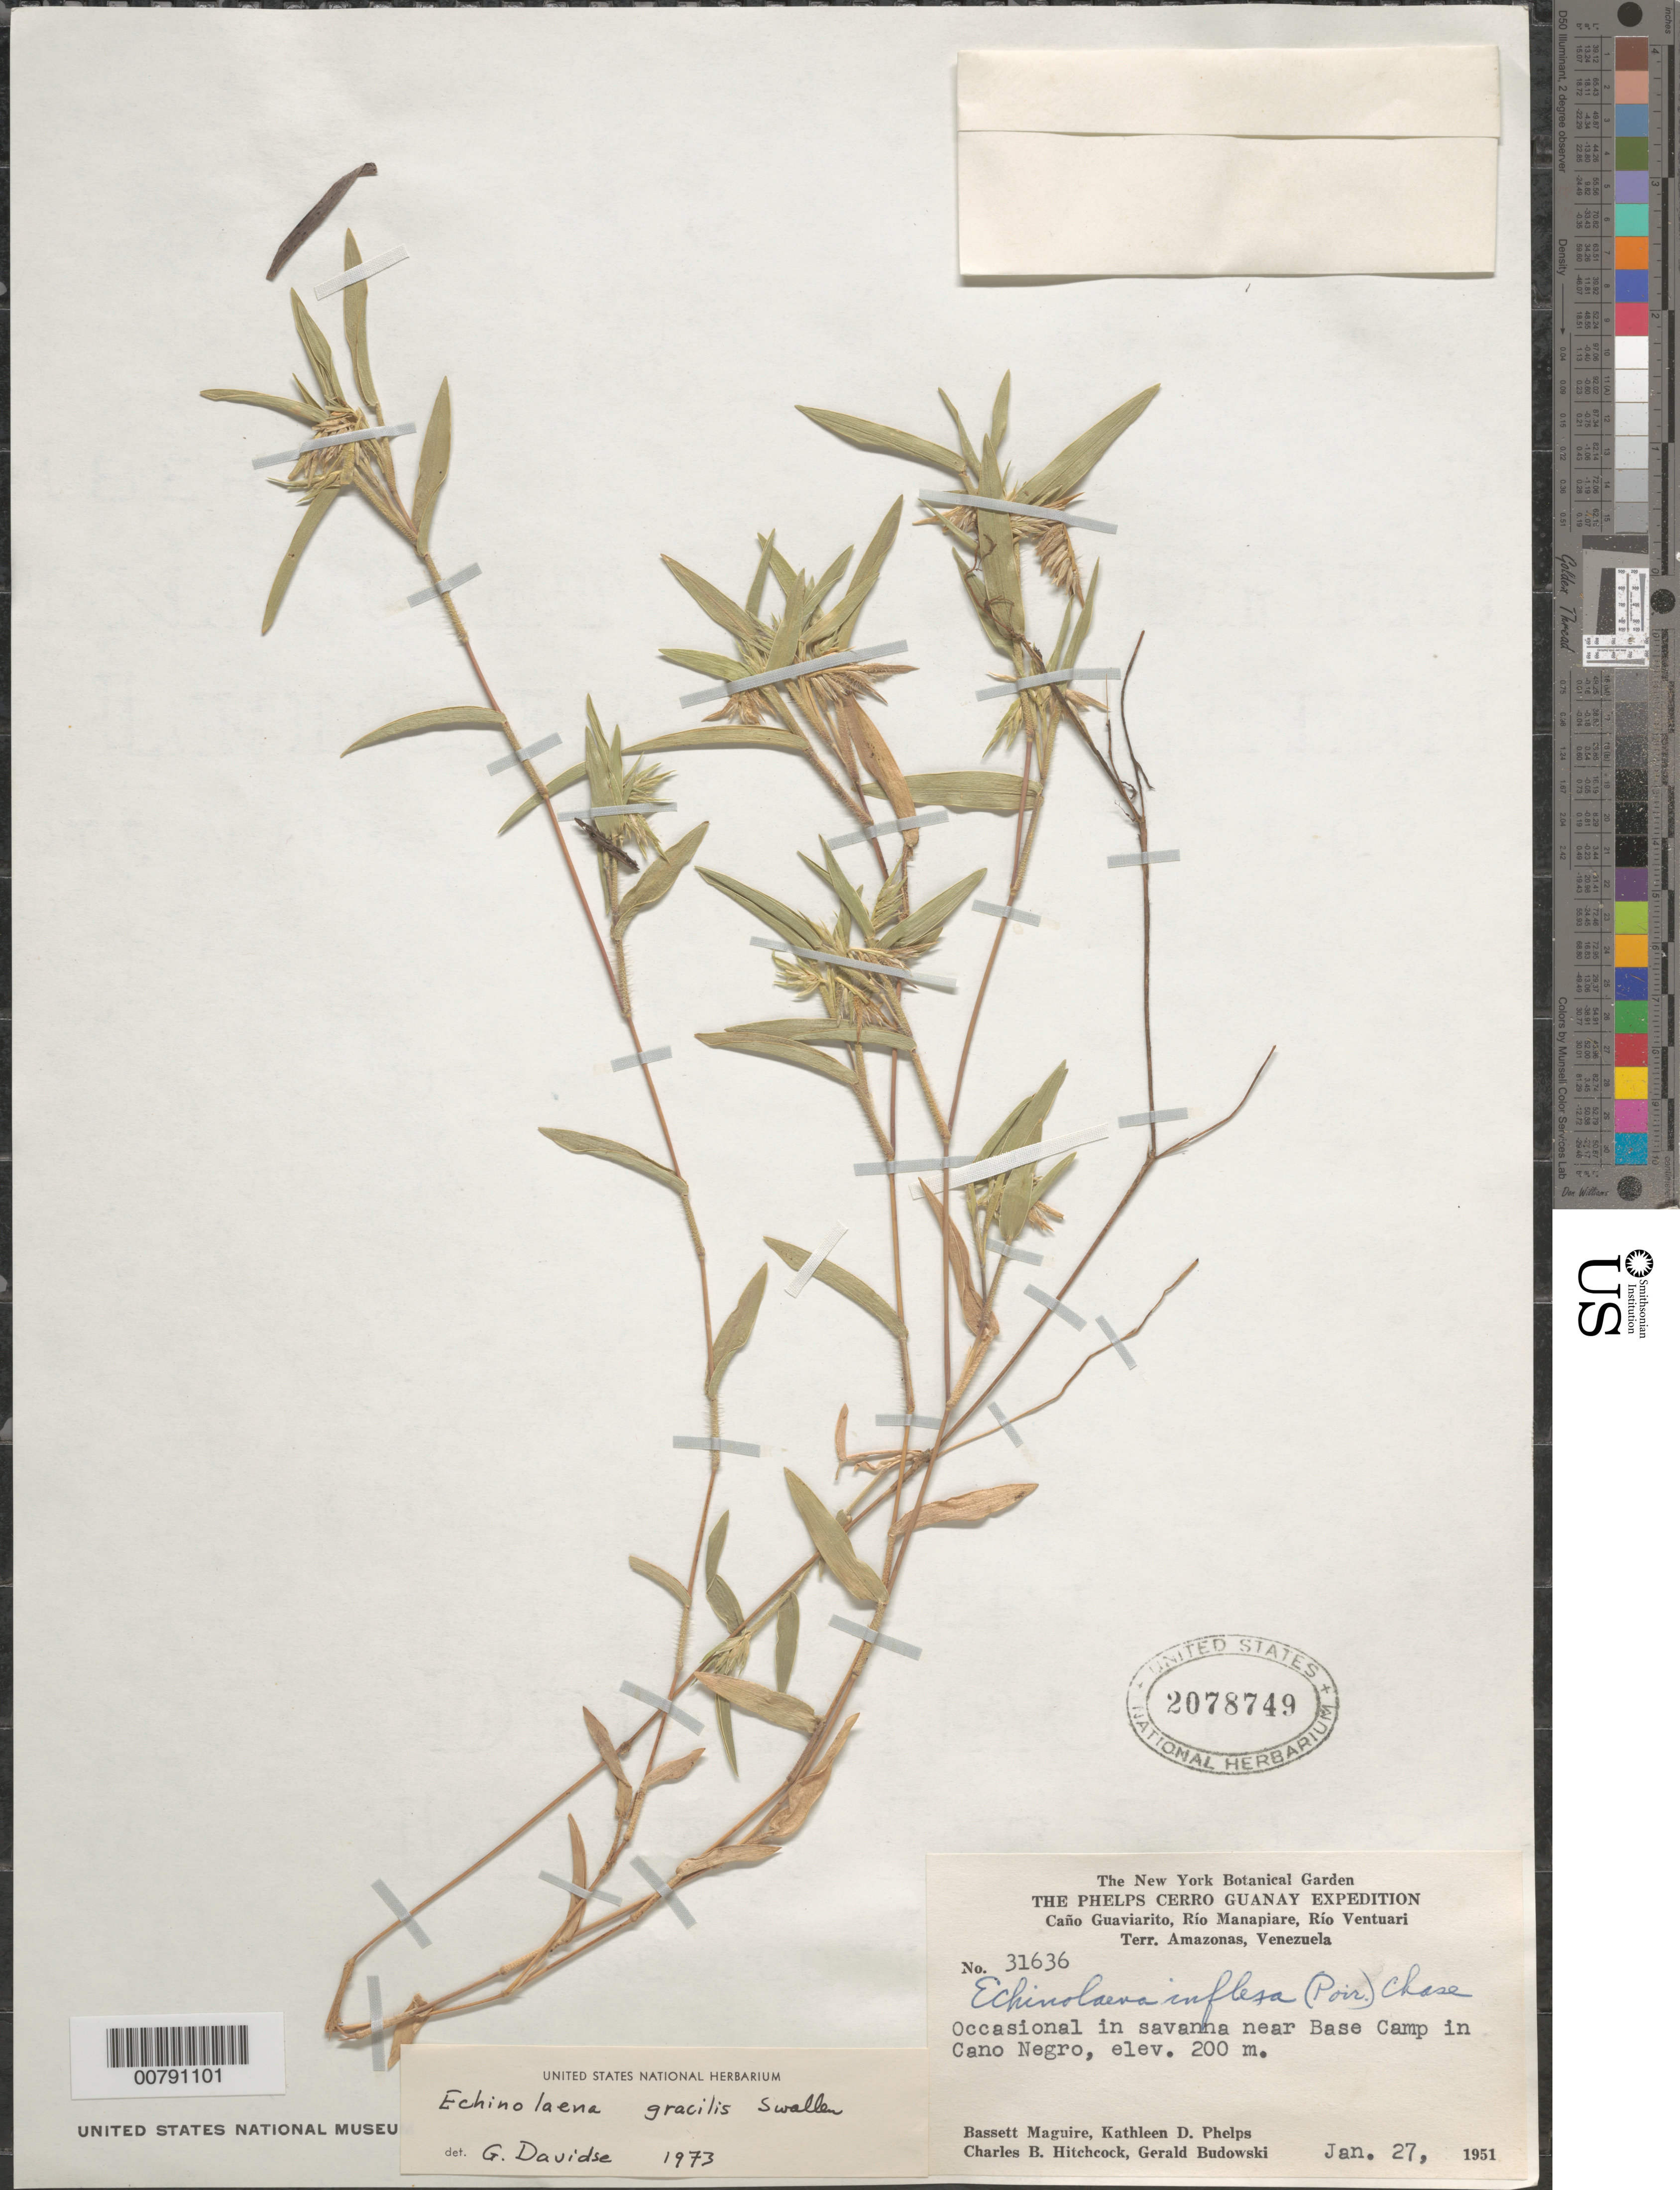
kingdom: Plantae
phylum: Tracheophyta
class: Liliopsida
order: Poales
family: Poaceae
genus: Echinolaena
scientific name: Echinolaena inflexa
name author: (Poir.) Chase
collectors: B. Maguire, K. D. Phelps, C. B. Hitchcock & G. Budowski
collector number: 31636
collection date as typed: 27-Jan-51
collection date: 1951-01-27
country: Venezuela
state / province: Amazonas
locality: Caño Guaviarito, Río Manapiare, Río Ventuari, Cerru Guanay, near Base Camp in Caño Negro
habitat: Savanna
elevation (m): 200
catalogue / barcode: US 2078749